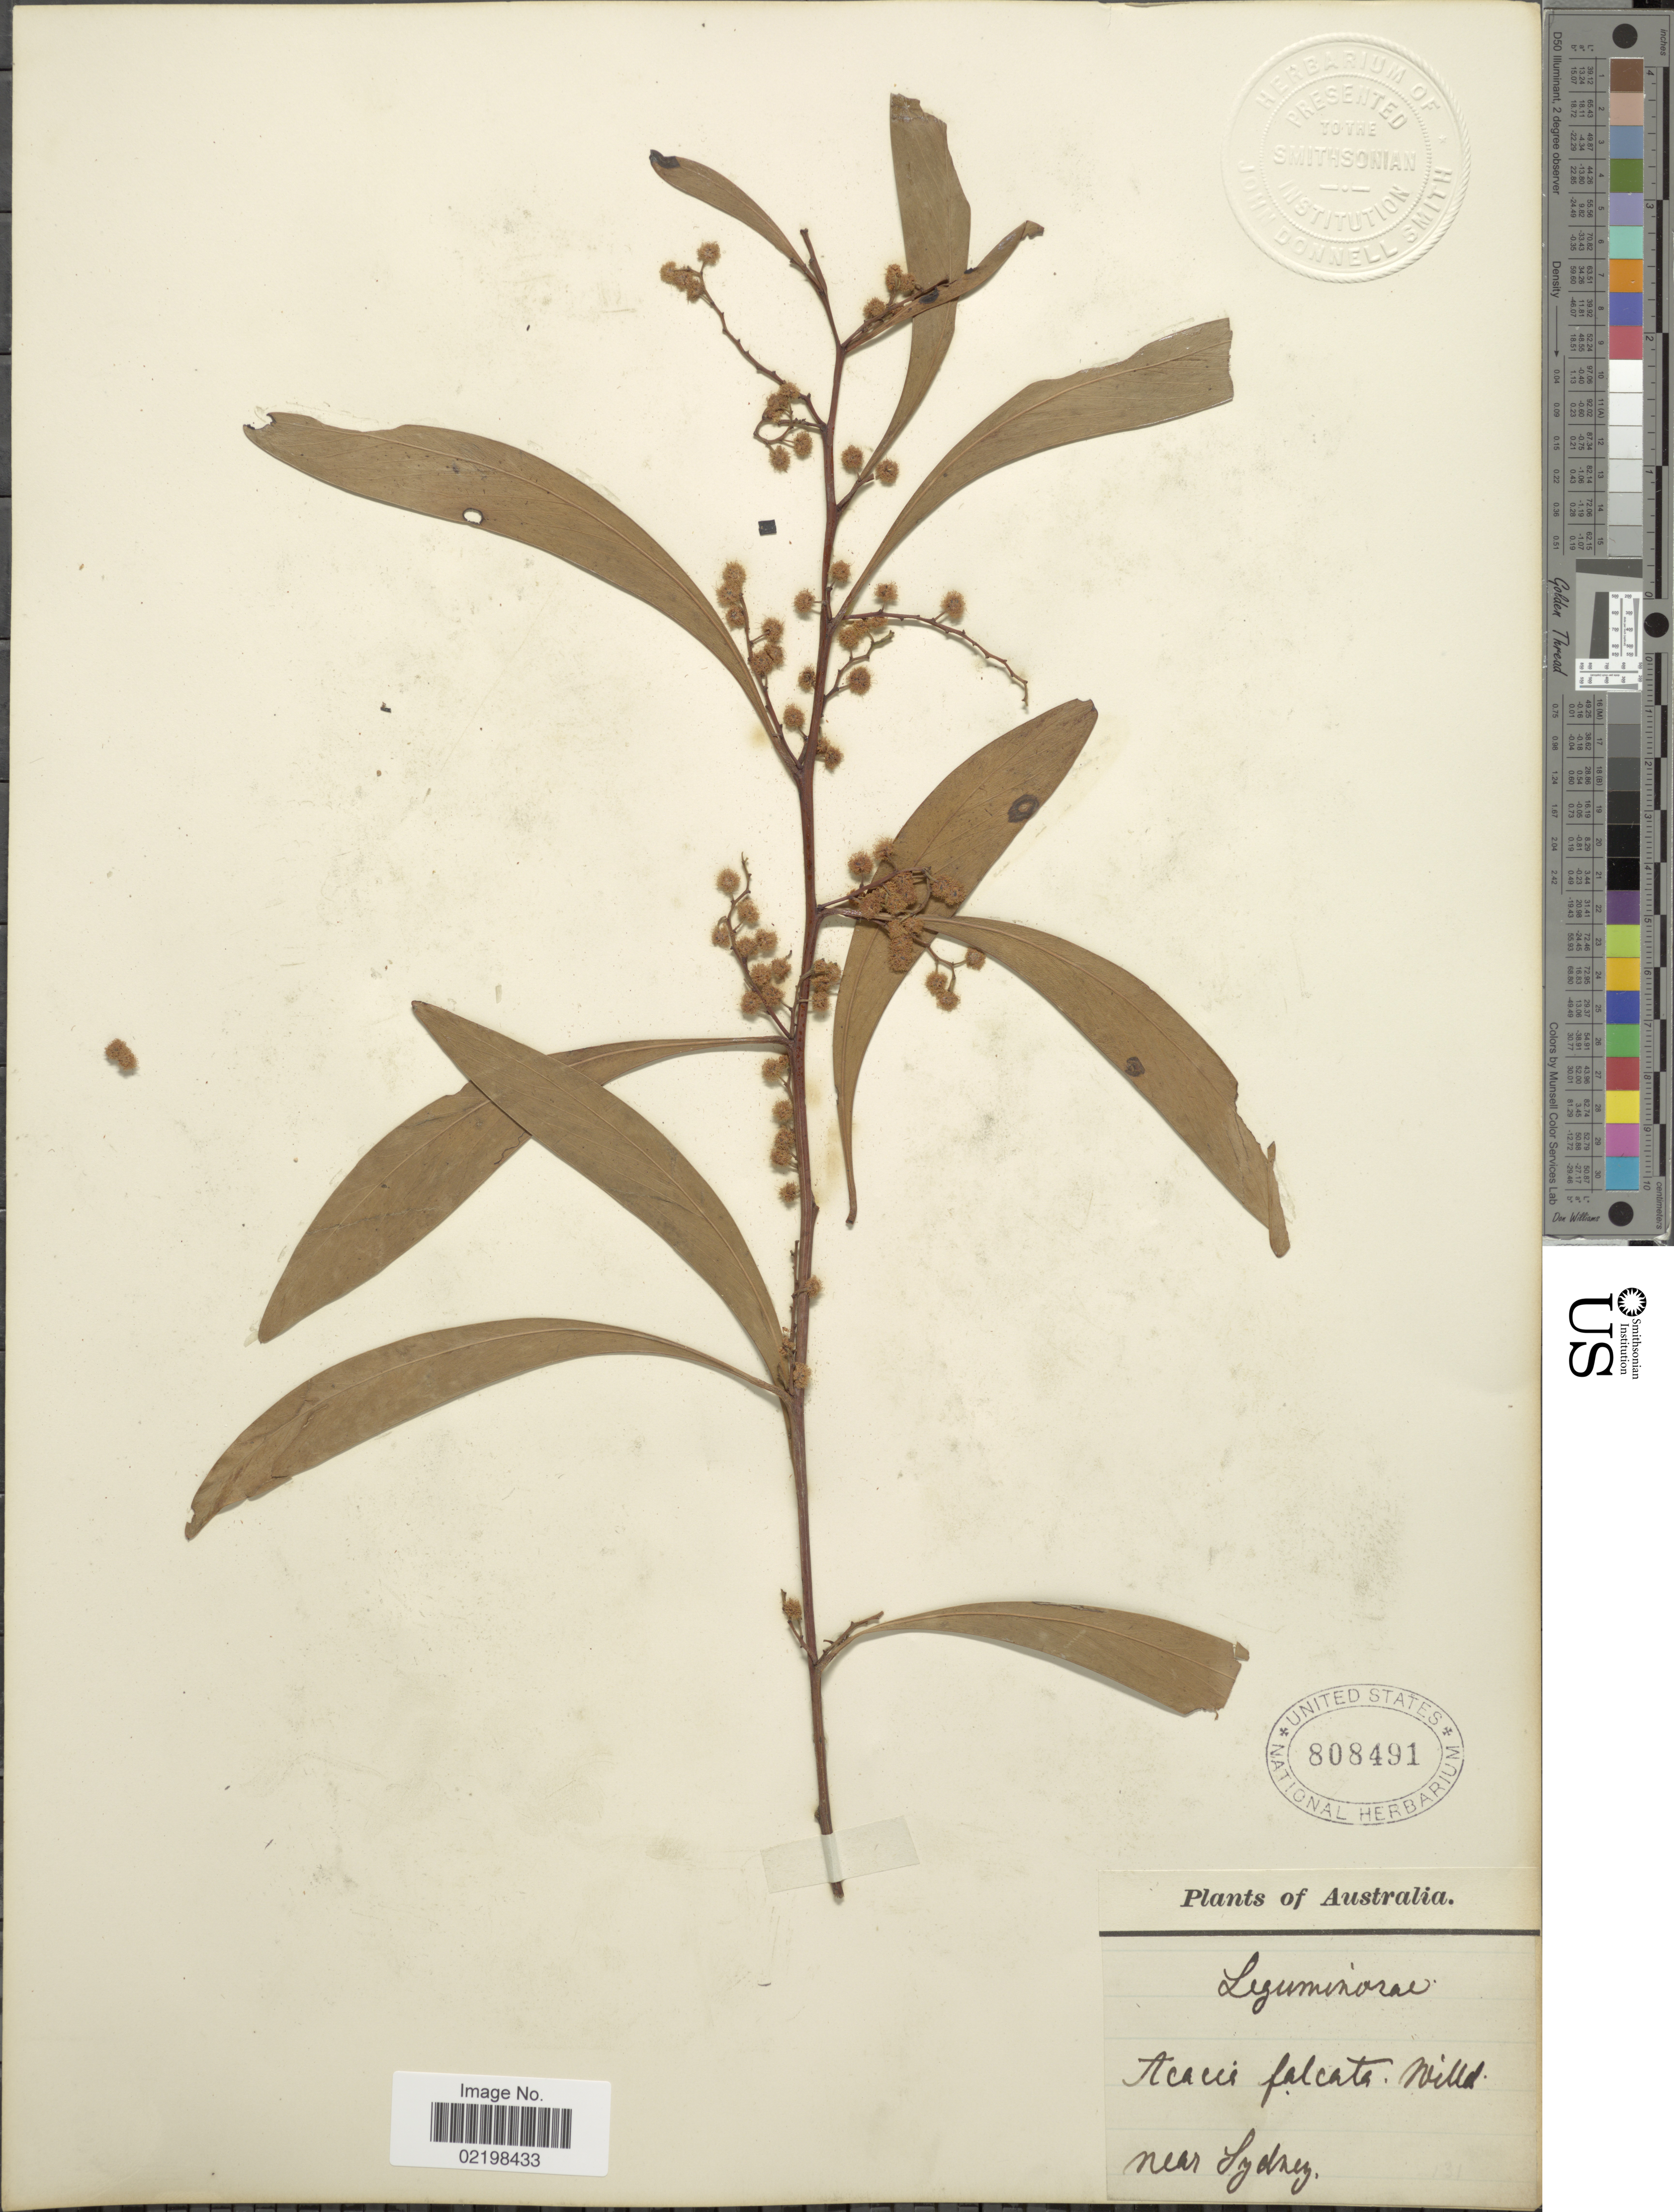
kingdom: Plantae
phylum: Tracheophyta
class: Magnoliopsida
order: Fabales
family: Fabaceae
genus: Acacia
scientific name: Acacia falcata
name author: Willd.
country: Australia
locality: Australia, Near Sydney.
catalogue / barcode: US 808491